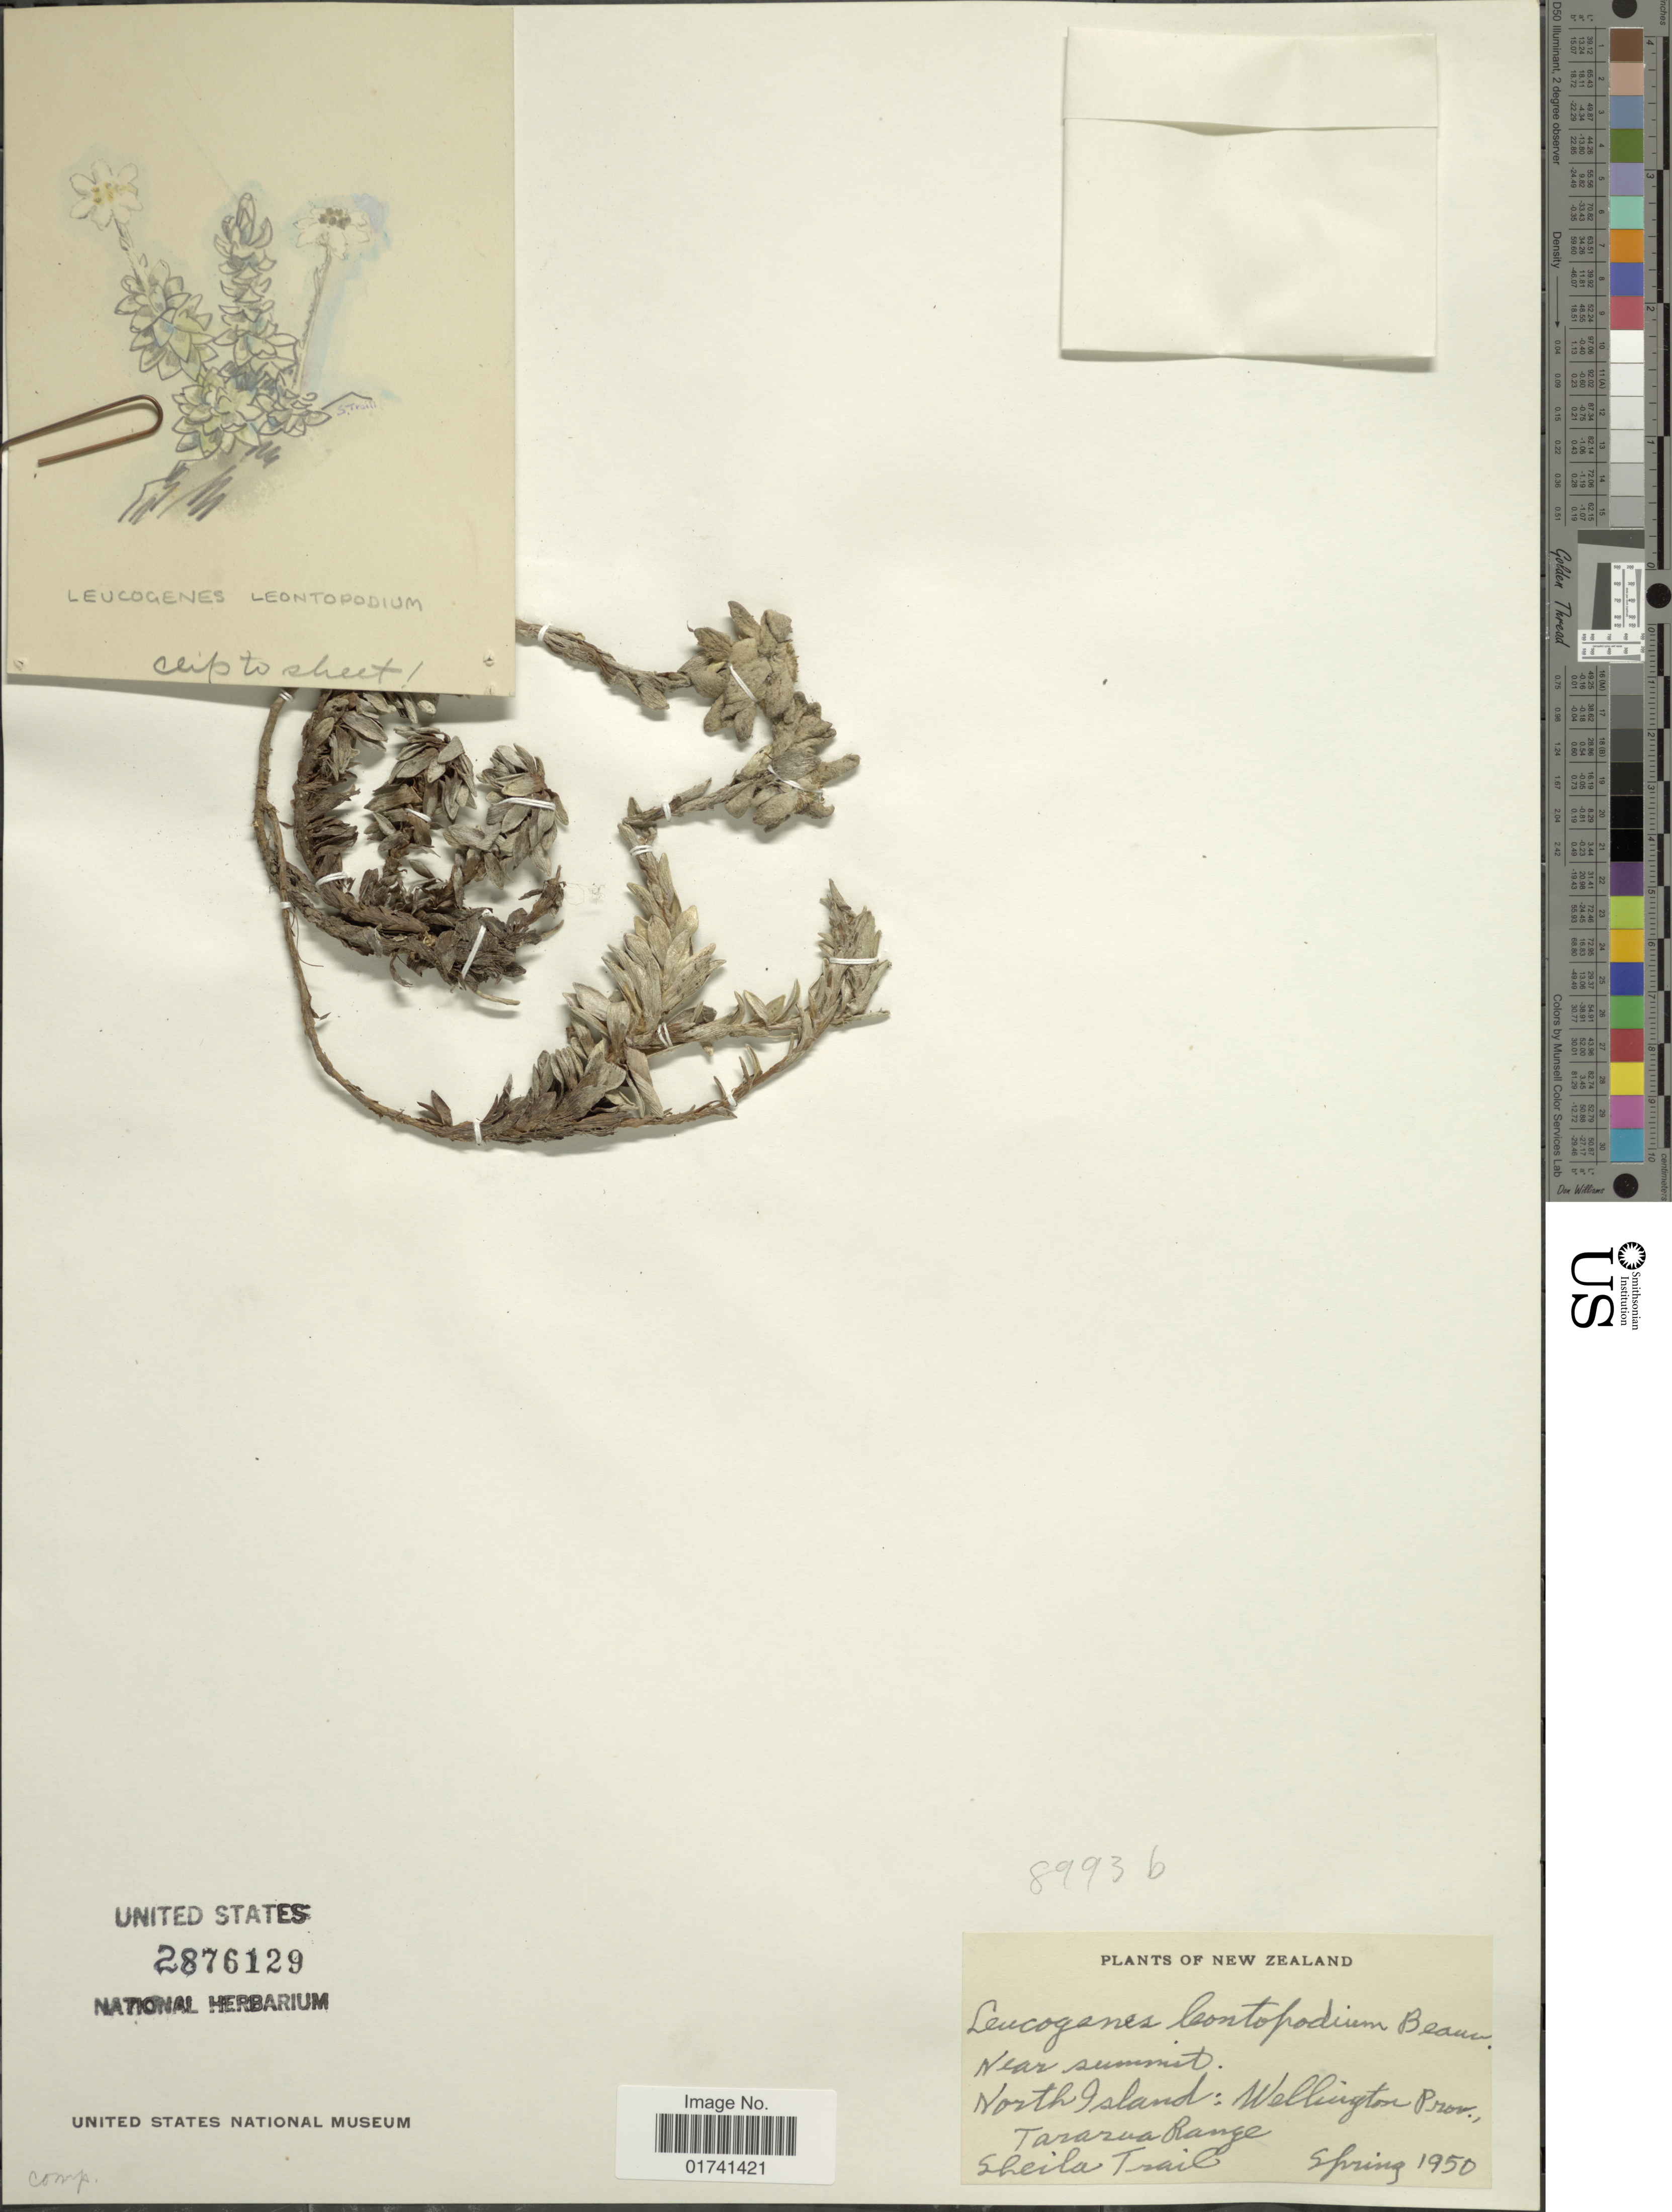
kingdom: Plantae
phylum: Tracheophyta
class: Magnoliopsida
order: Asterales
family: Asteraceae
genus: Leucogenes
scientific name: Leucogenes leontopodium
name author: (Hook. f.) P. Beauv.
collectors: S. Traill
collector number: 8993b?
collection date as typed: Spring 1950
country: New Zealand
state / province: Wellington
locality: Near Summit, North Island, Tararua Range.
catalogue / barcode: US 2876129